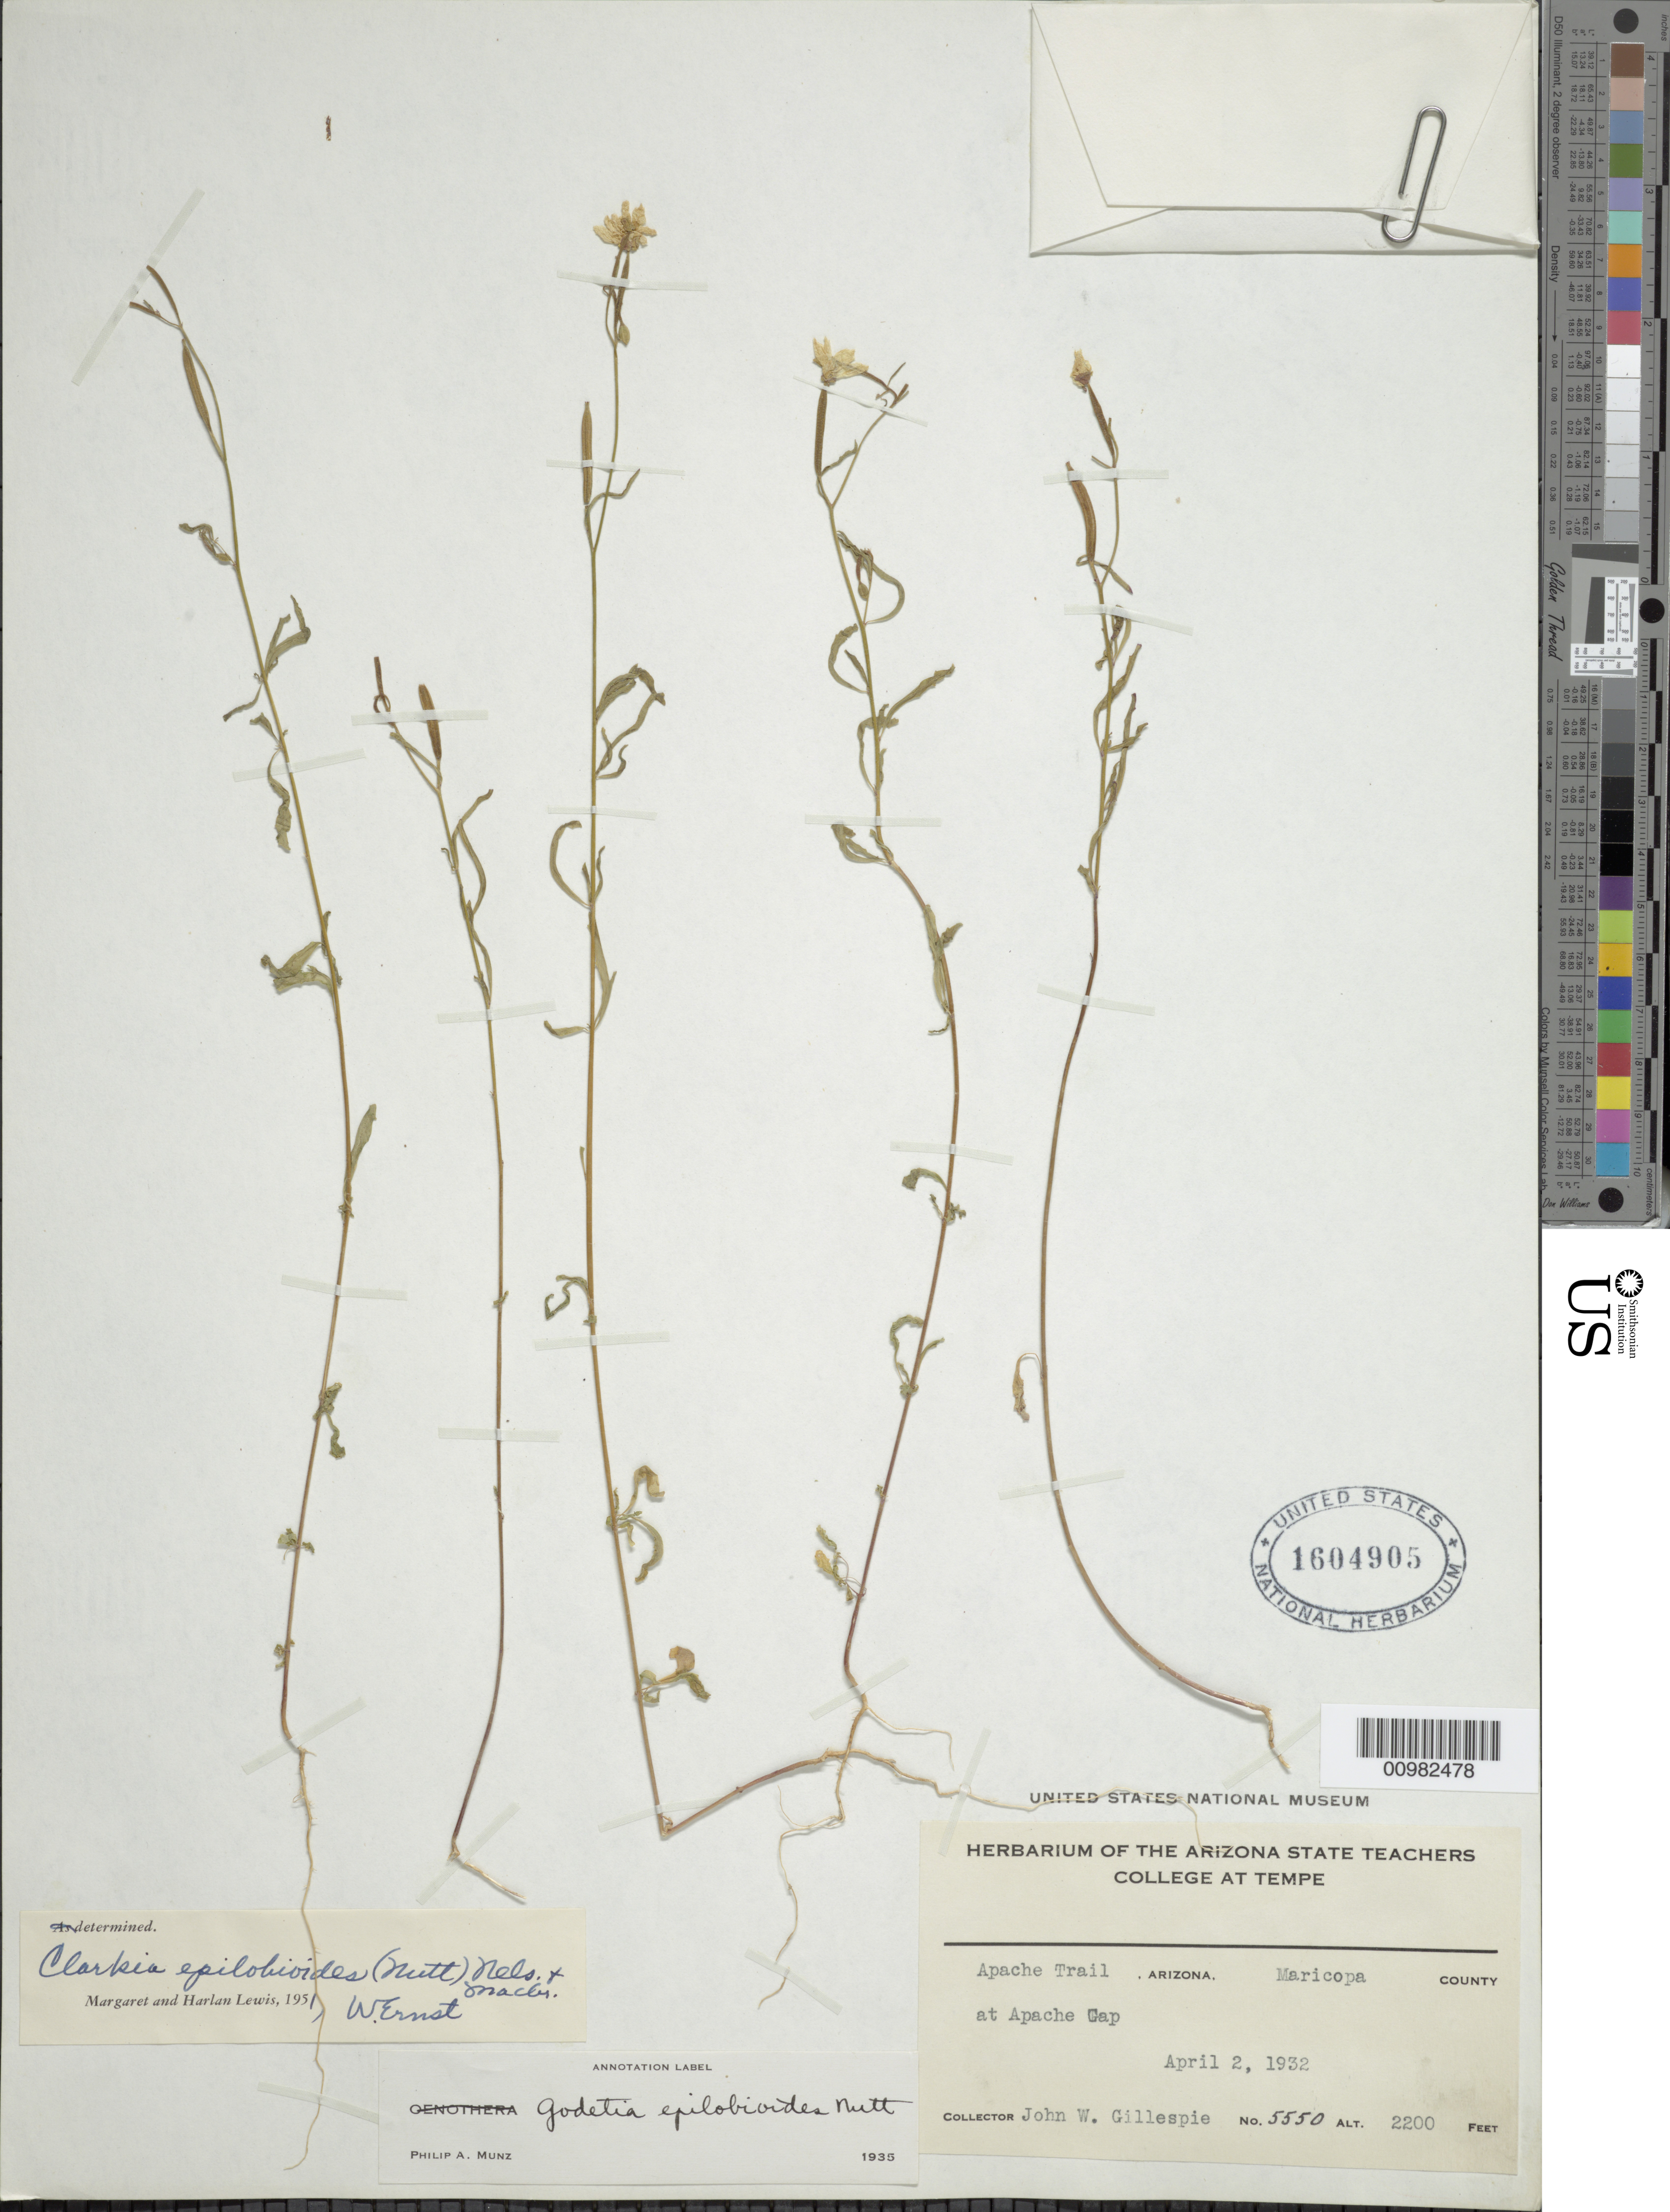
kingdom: Plantae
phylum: Tracheophyta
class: Magnoliopsida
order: Myrtales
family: Onagraceae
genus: Clarkia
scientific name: Clarkia epilobioides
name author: (Nutt. ex Torr. & A. Gray) A. Nelson & J.F. Macbr.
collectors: J. W. Gillespie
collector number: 5550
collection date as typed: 02 Apr 1932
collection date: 1932-04-02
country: United States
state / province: Arizona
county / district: Maricopa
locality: Apache Gap; Apache Trail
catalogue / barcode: US 1604905